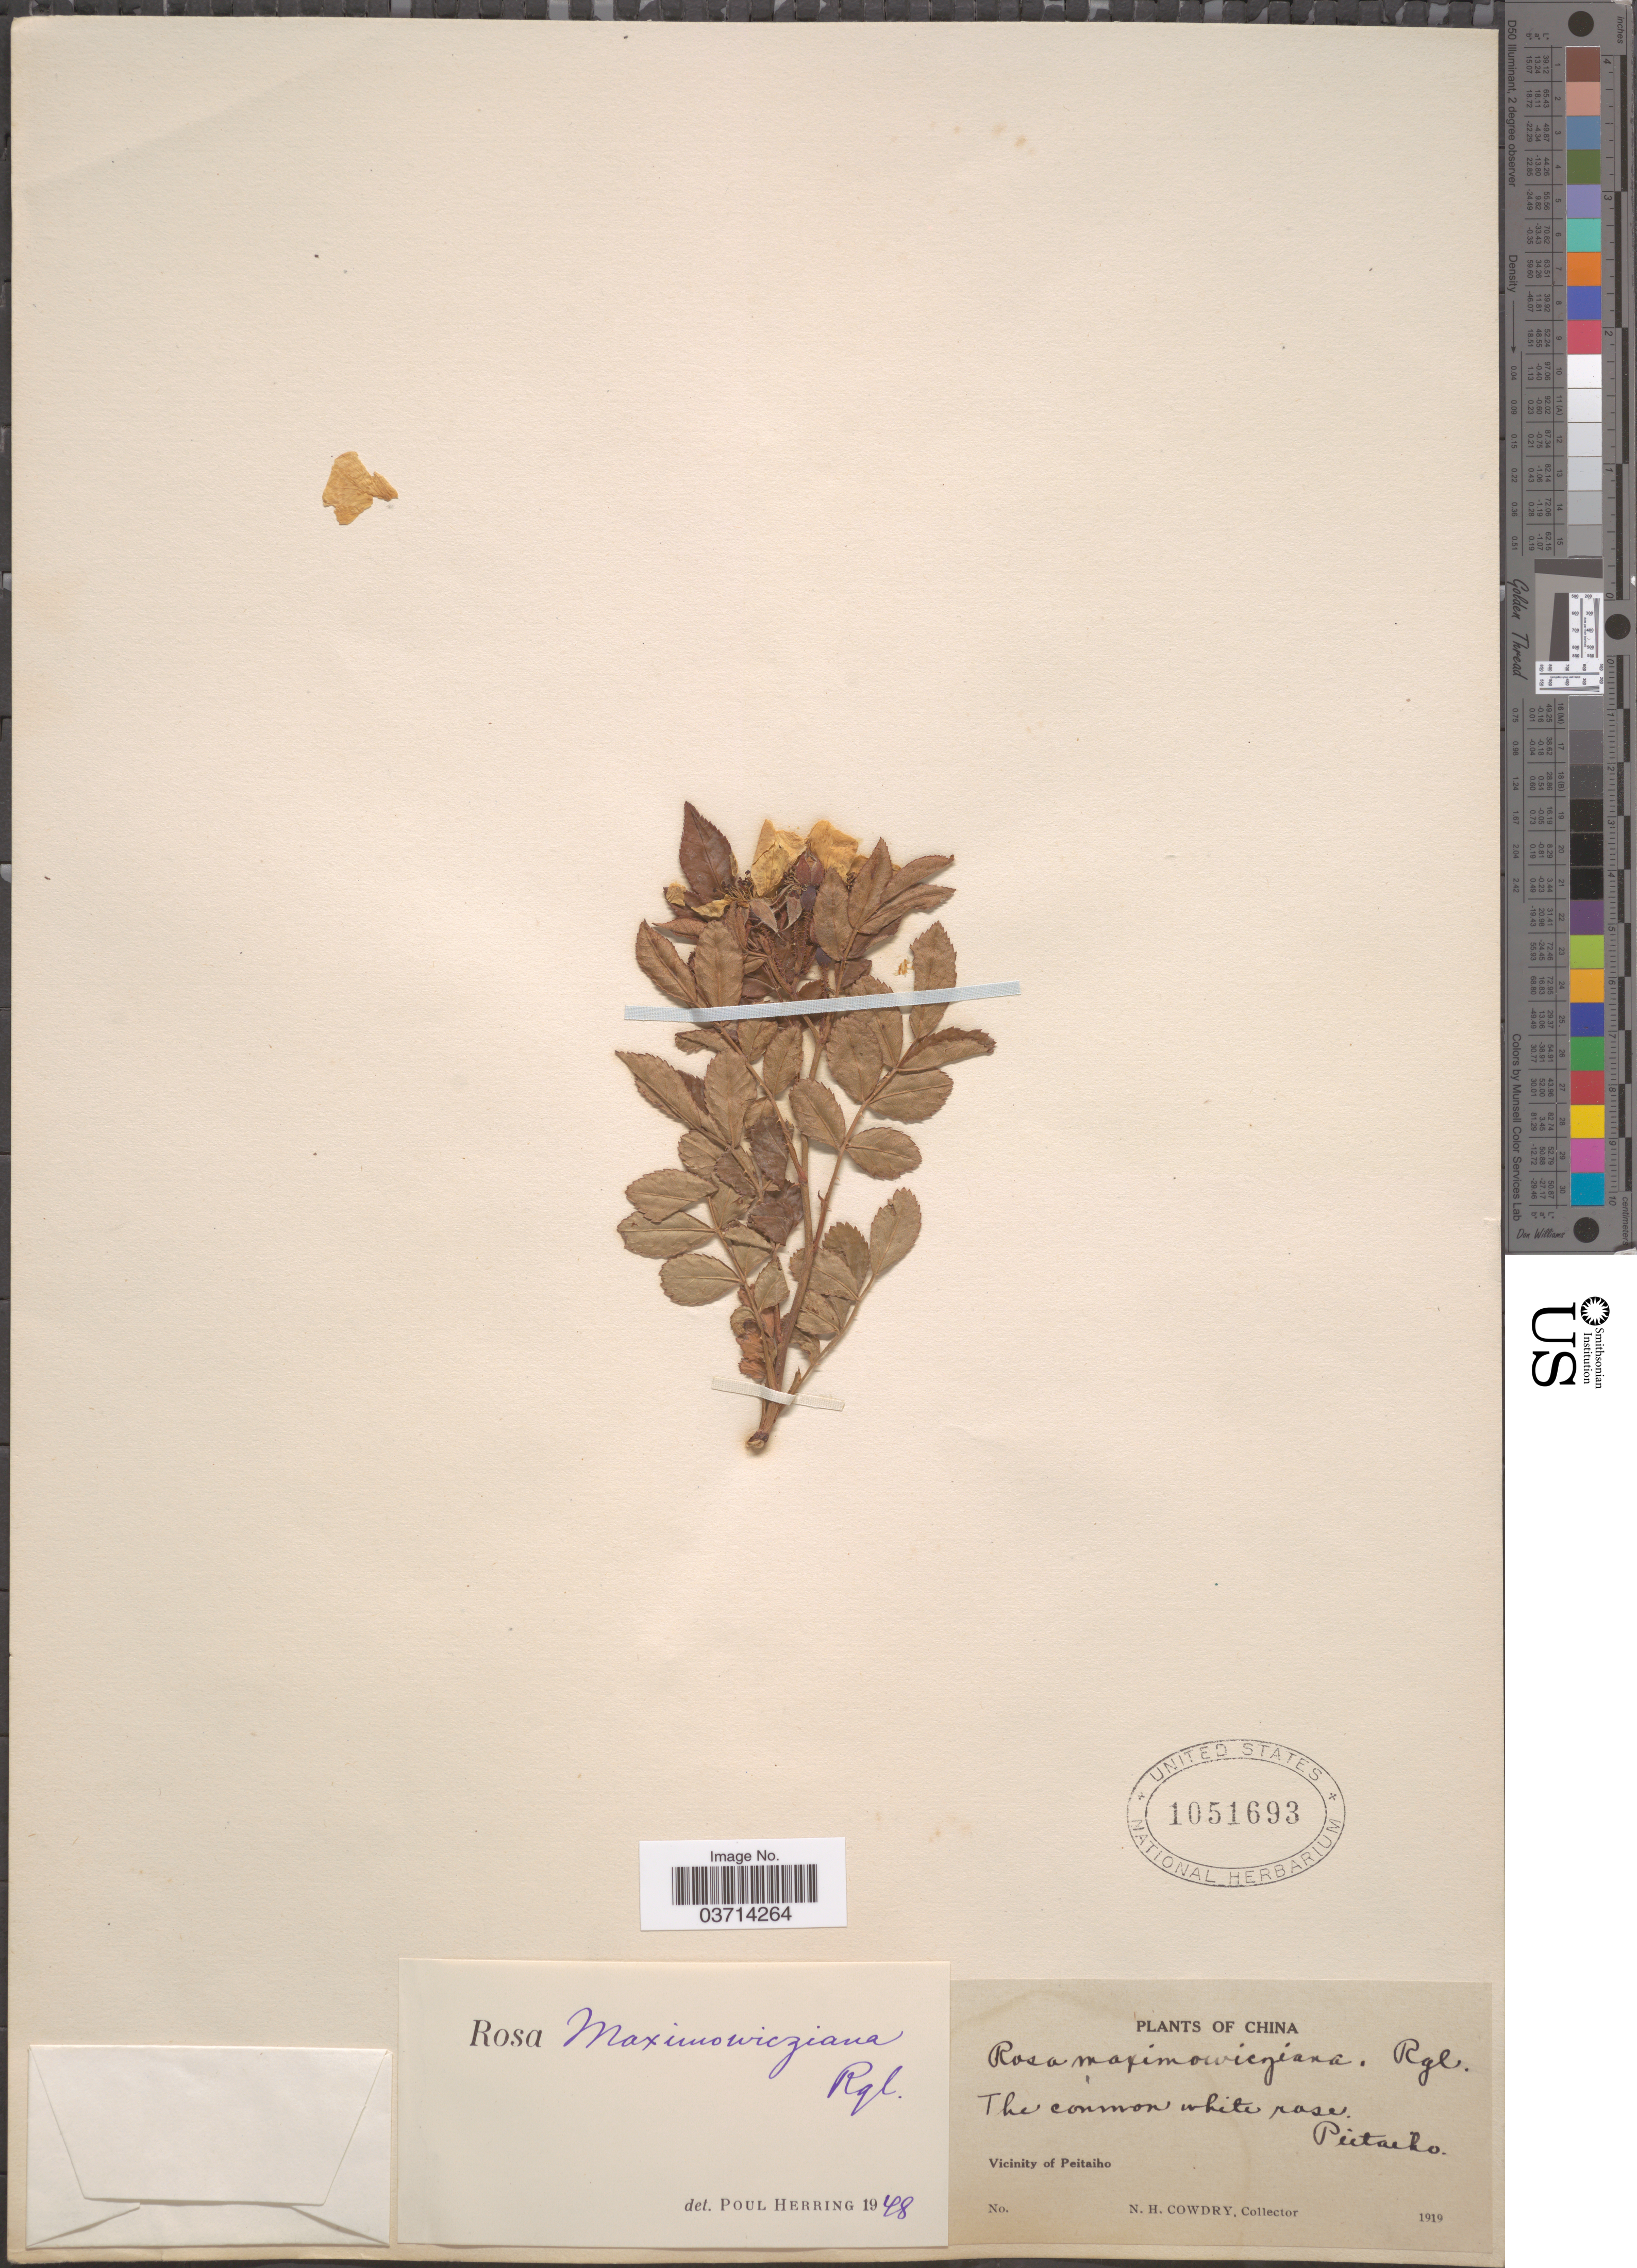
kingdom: Plantae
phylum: Tracheophyta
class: Magnoliopsida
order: Rosales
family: Rosaceae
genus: Rosa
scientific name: Rosa maximowicziana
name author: Regel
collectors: N. H. Cowdry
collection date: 1919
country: China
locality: Vicinity of Peitaiho. Peitaiho.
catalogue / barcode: US 1051693